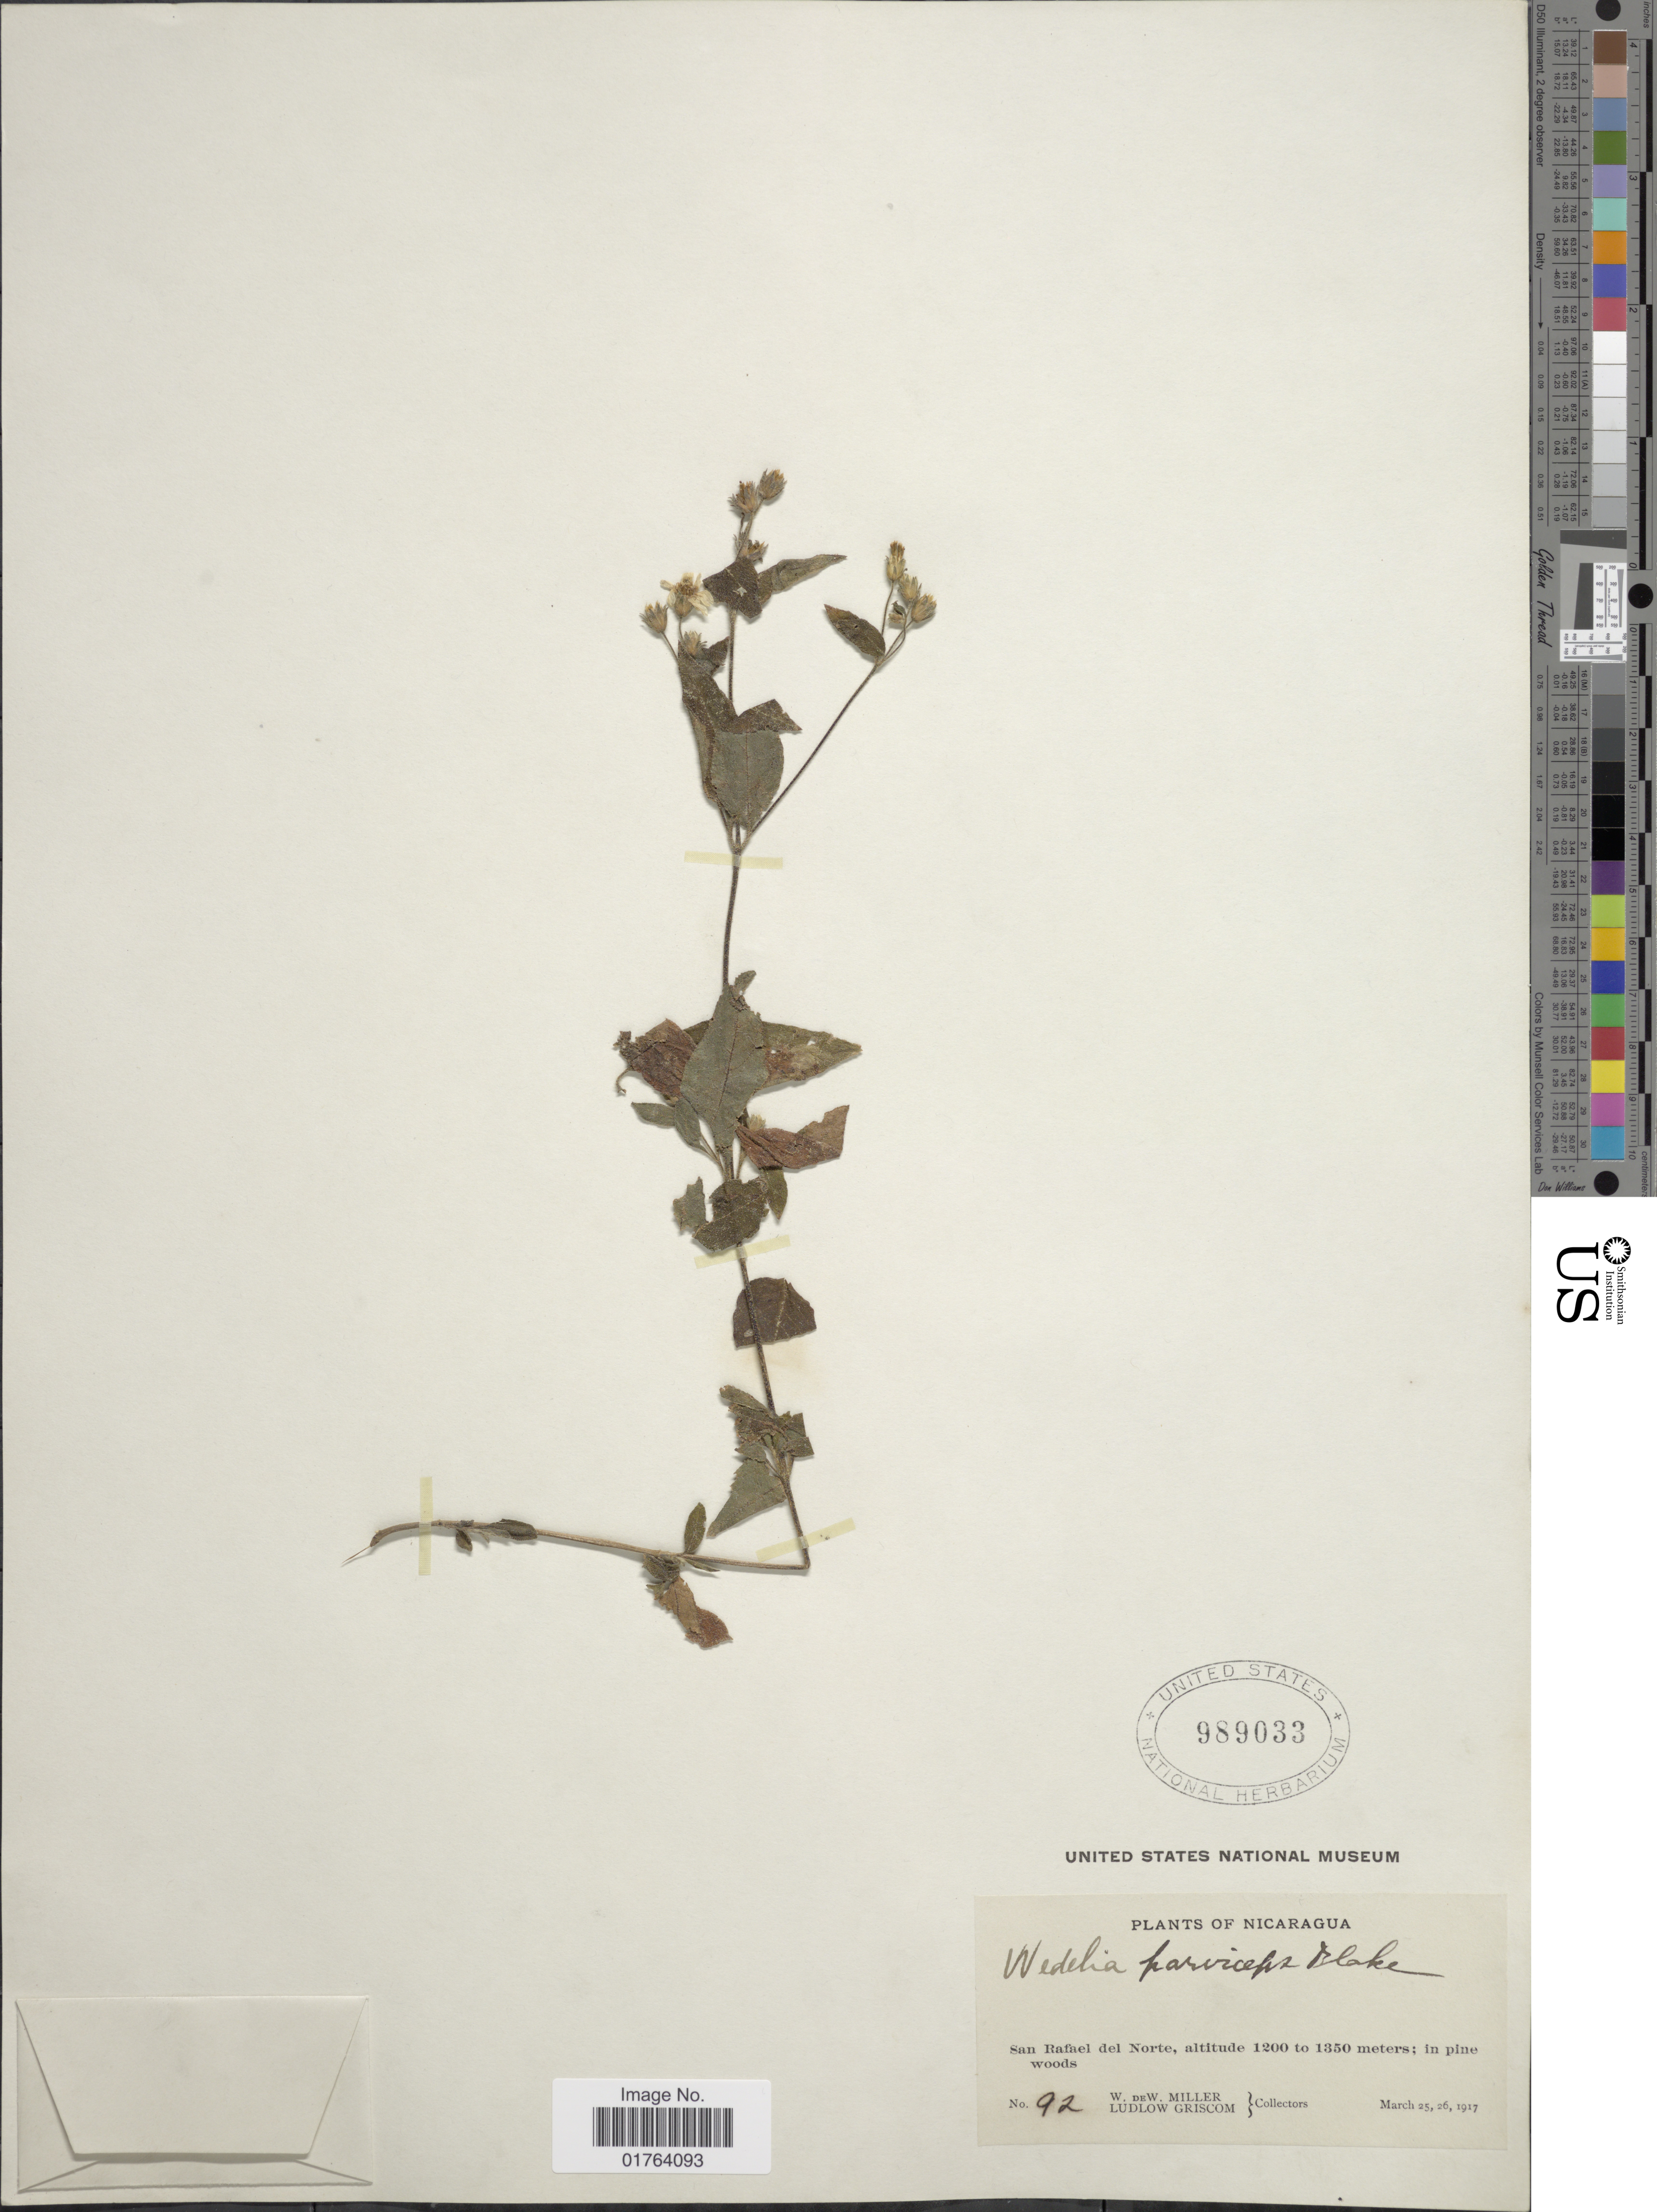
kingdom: Plantae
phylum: Tracheophyta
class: Magnoliopsida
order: Asterales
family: Asteraceae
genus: Wedelia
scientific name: Wedelia acapulcensis var. parviceps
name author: (S.F. Blake) Strother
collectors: W. D. Miller & L. Griscom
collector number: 92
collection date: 1917-03-25/1917-03-26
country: Nicaragua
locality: San Rafael del Norte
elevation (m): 1200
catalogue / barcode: US 989033